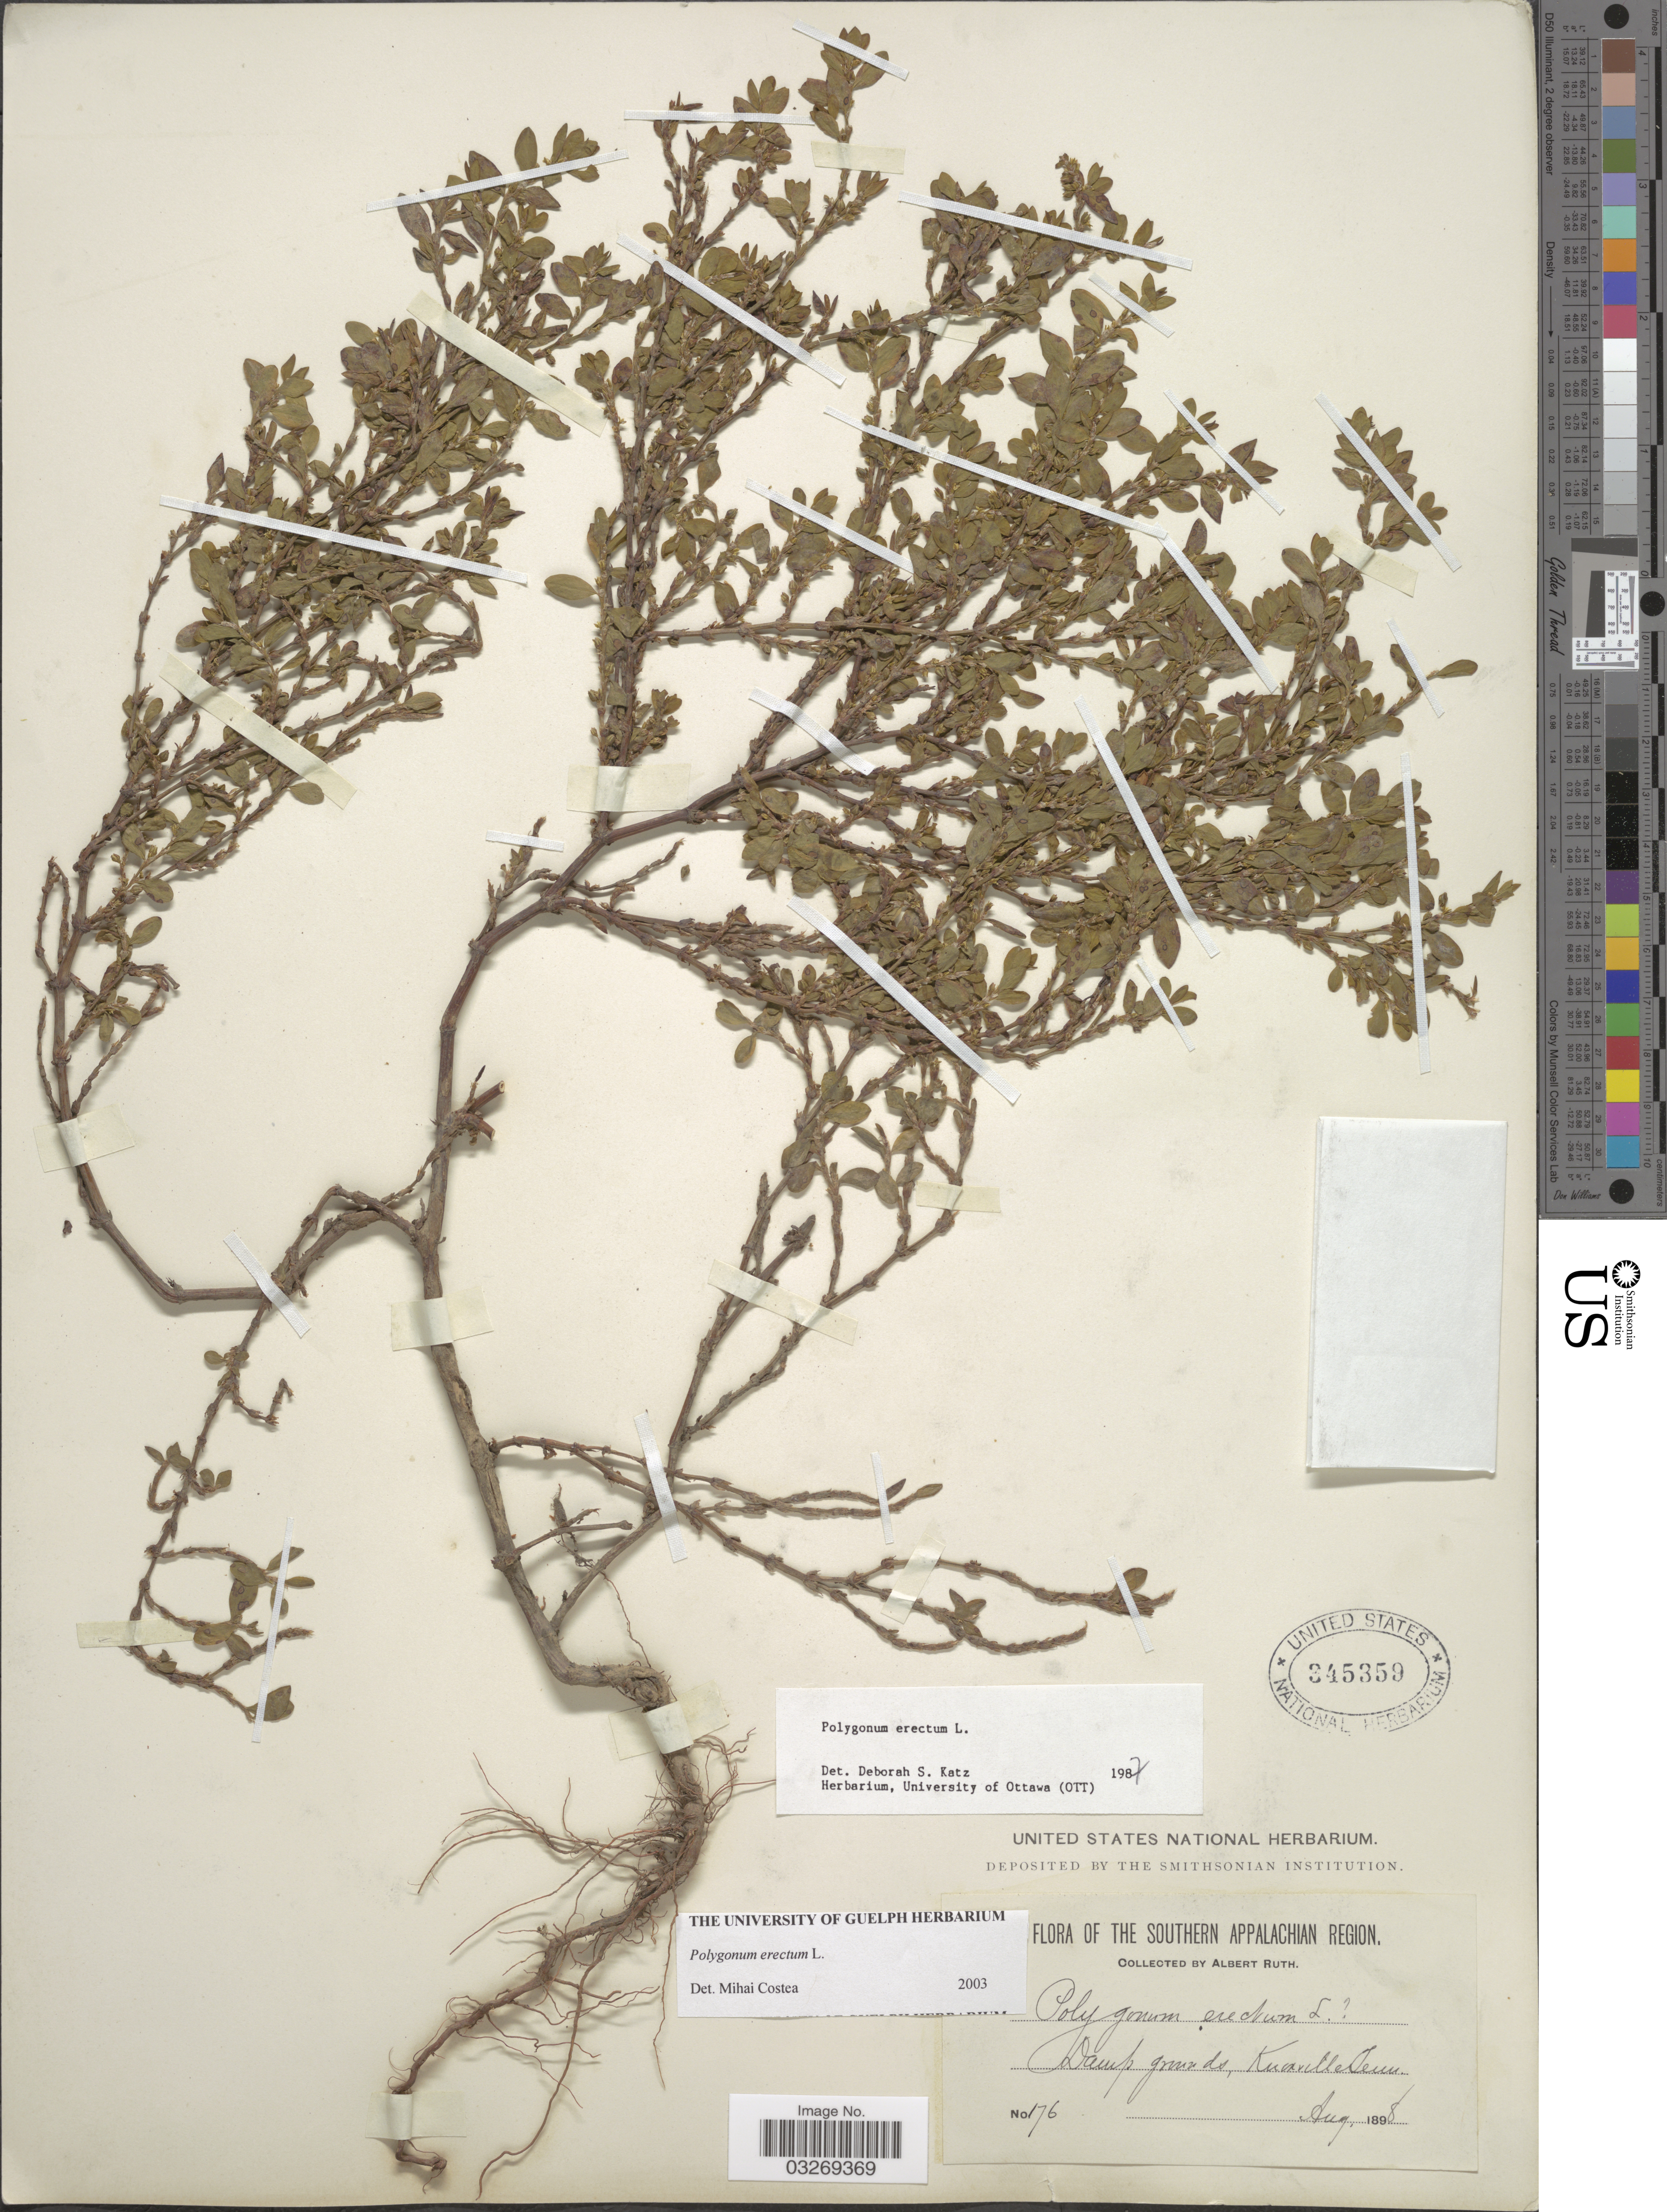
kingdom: Plantae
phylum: Tracheophyta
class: Magnoliopsida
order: Caryophyllales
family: Polygonaceae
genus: Polygonum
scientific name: Polygonum erectum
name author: L.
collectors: A. Ruth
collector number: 176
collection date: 1898-08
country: United States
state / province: Tennessee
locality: The Southern Appalachian Region. Damp grounds, Knoxville.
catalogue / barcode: US 345359